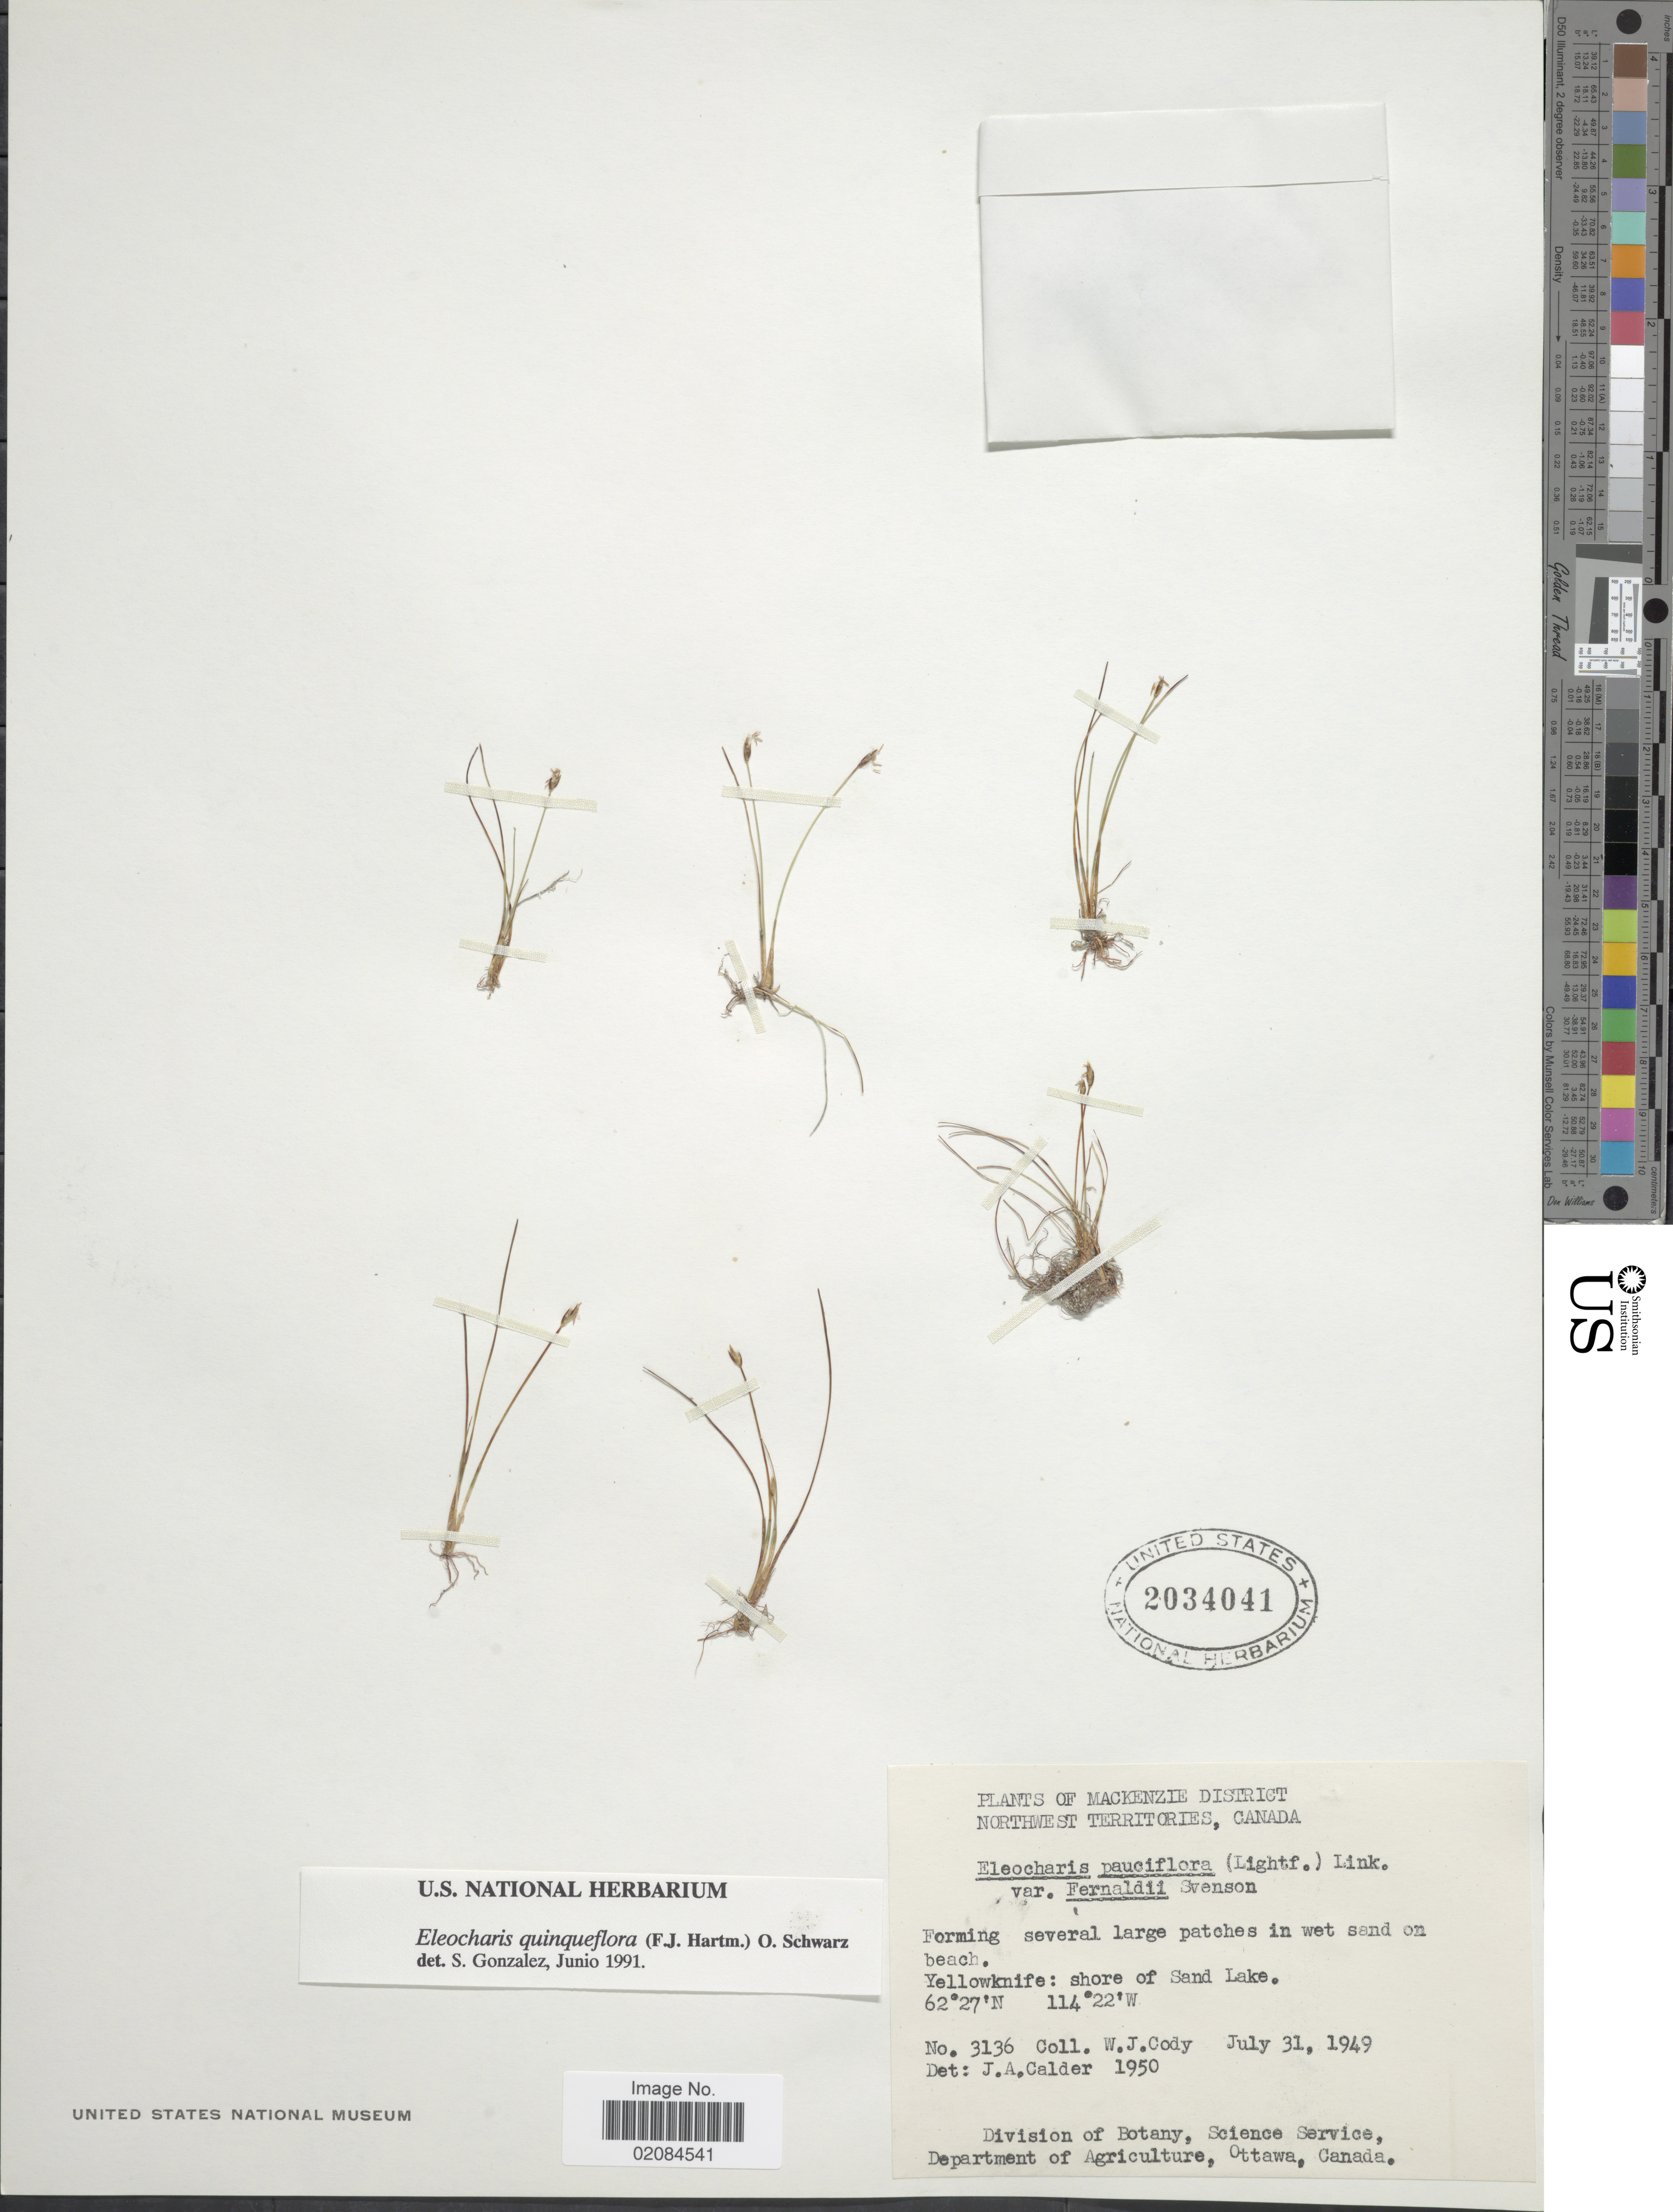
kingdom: Plantae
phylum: Tracheophyta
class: Liliopsida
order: Poales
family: Cyperaceae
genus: Eleocharis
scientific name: Eleocharis quinqueflora subsp. fernaldii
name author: (Svenson) Hultén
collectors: W. Cody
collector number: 3136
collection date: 1949-07-31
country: Canada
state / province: Northwest Territories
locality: Mackenzie District, Yellowknife: shore of San Lake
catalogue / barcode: US 2034041